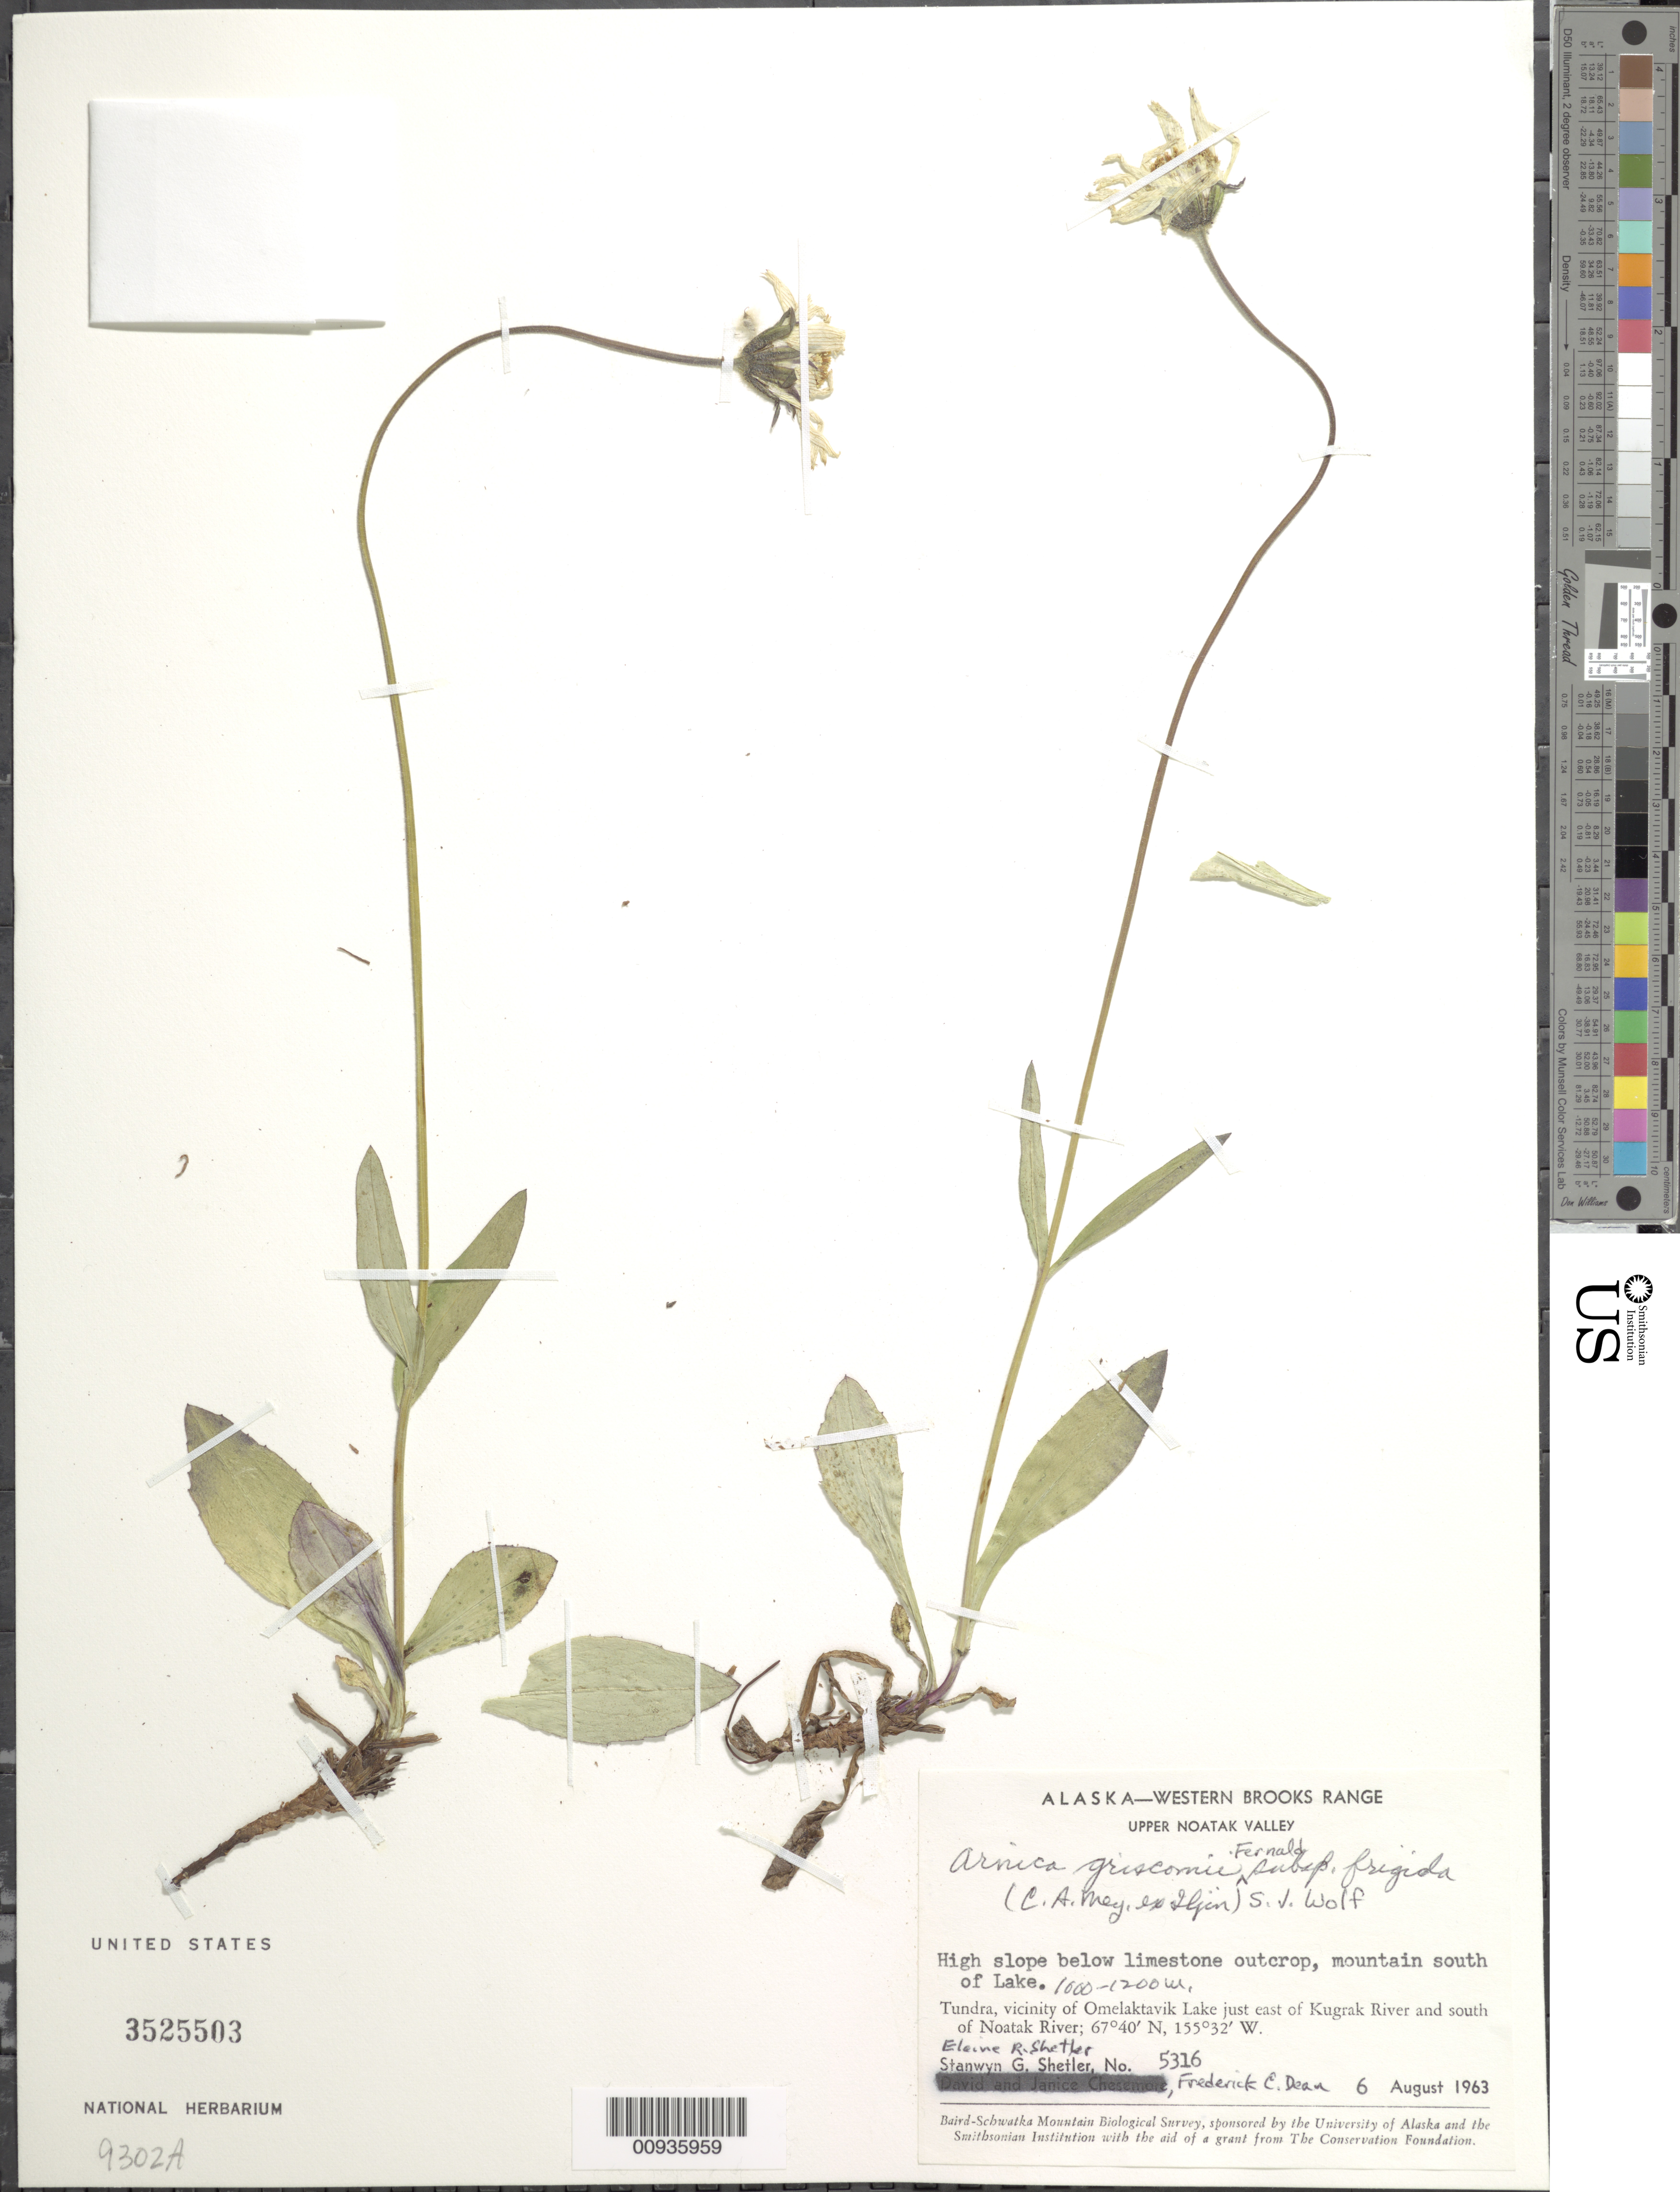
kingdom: Plantae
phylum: Tracheophyta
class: Magnoliopsida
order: Asterales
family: Asteraceae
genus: Arnica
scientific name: Arnica griscomii subsp. frigida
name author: (C.A. Mey. ex Iljin) S.J. Wolf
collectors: S. Shetler, E. R. Shetler & F. C. Dean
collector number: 5316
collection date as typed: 06 Aug 1963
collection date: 1963-08-06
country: United States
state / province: Alaska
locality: Mountain just south of Lake. Vicinity of Omelaktavik Lake just east of Kugrak River and south of Noatak River. Western Brooks Range, Upper Noatak Valley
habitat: Tundra. High slope below limestone outcrop.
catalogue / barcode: US 3525503